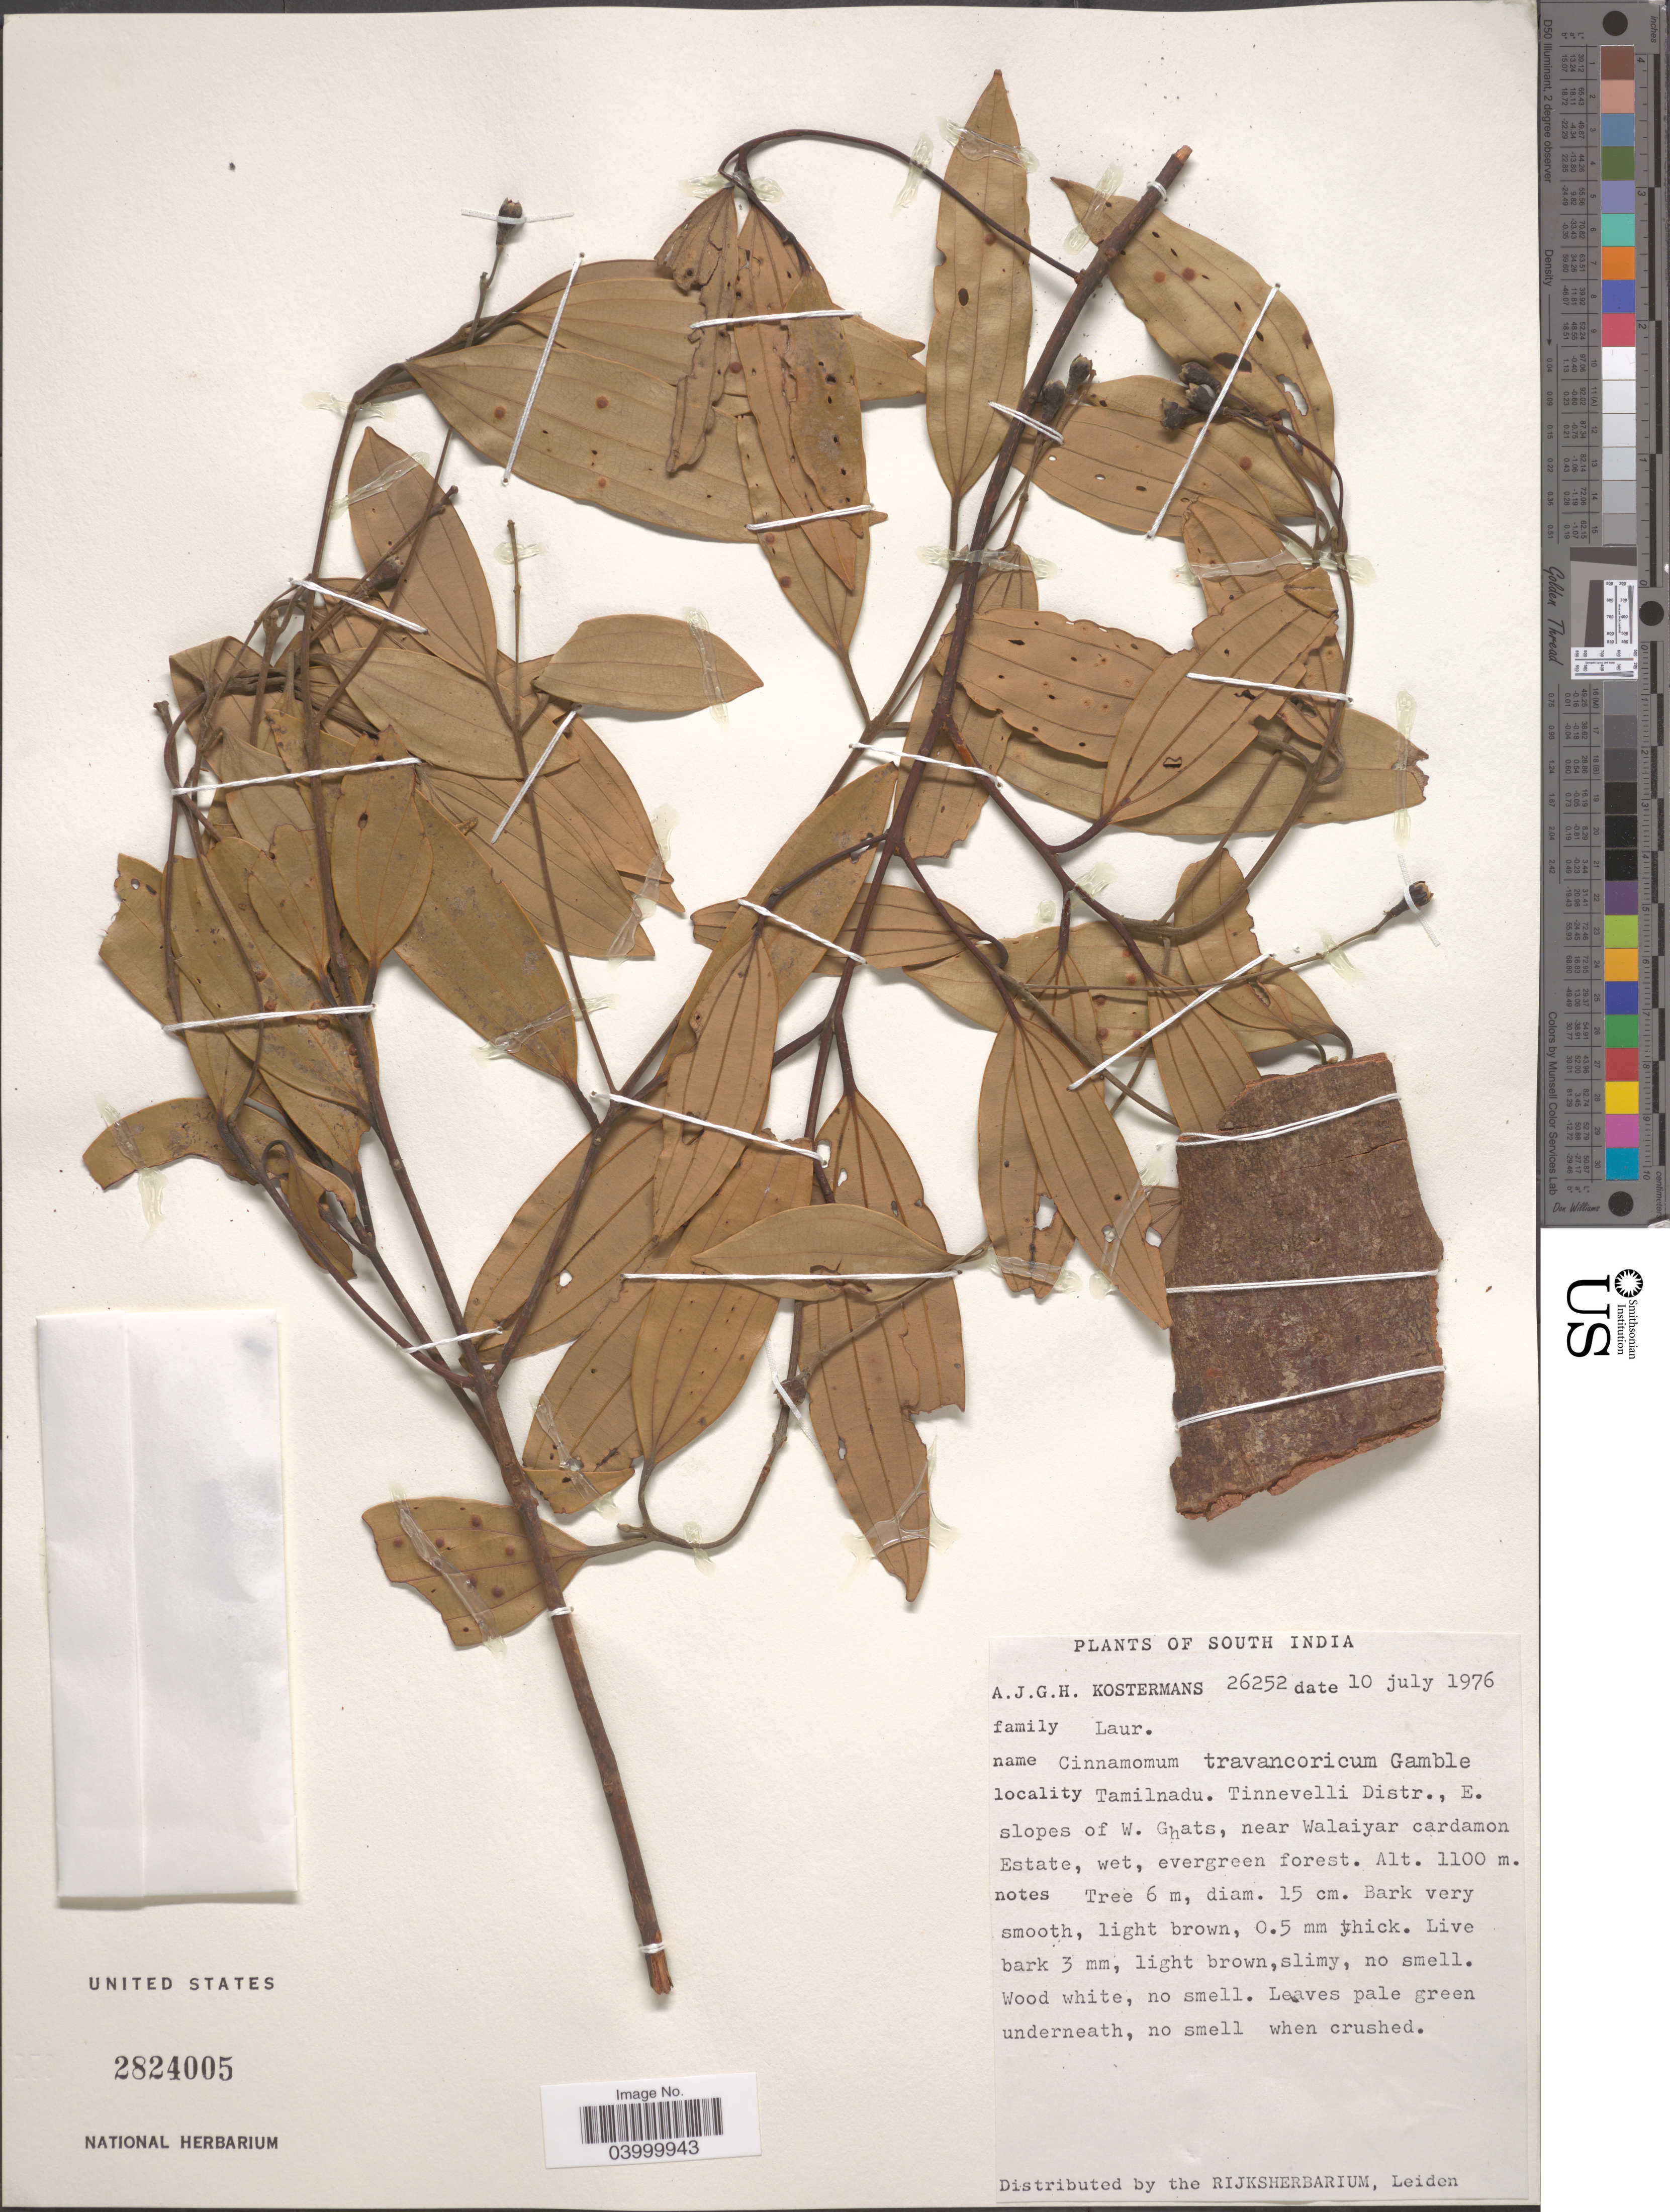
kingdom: Plantae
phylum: Tracheophyta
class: Magnoliopsida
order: Laurales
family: Lauraceae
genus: Cinnamomum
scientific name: Cinnamomum travancoricum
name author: Gamble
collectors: A. J. G. Kostermans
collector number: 26252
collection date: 1976-07-10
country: India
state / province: Tamil Nadu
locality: South India. Tinnevelli Distr., E. slopes of W. Ghats, near Walaiyar cardamon Estate.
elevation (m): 1100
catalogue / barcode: US 2824005